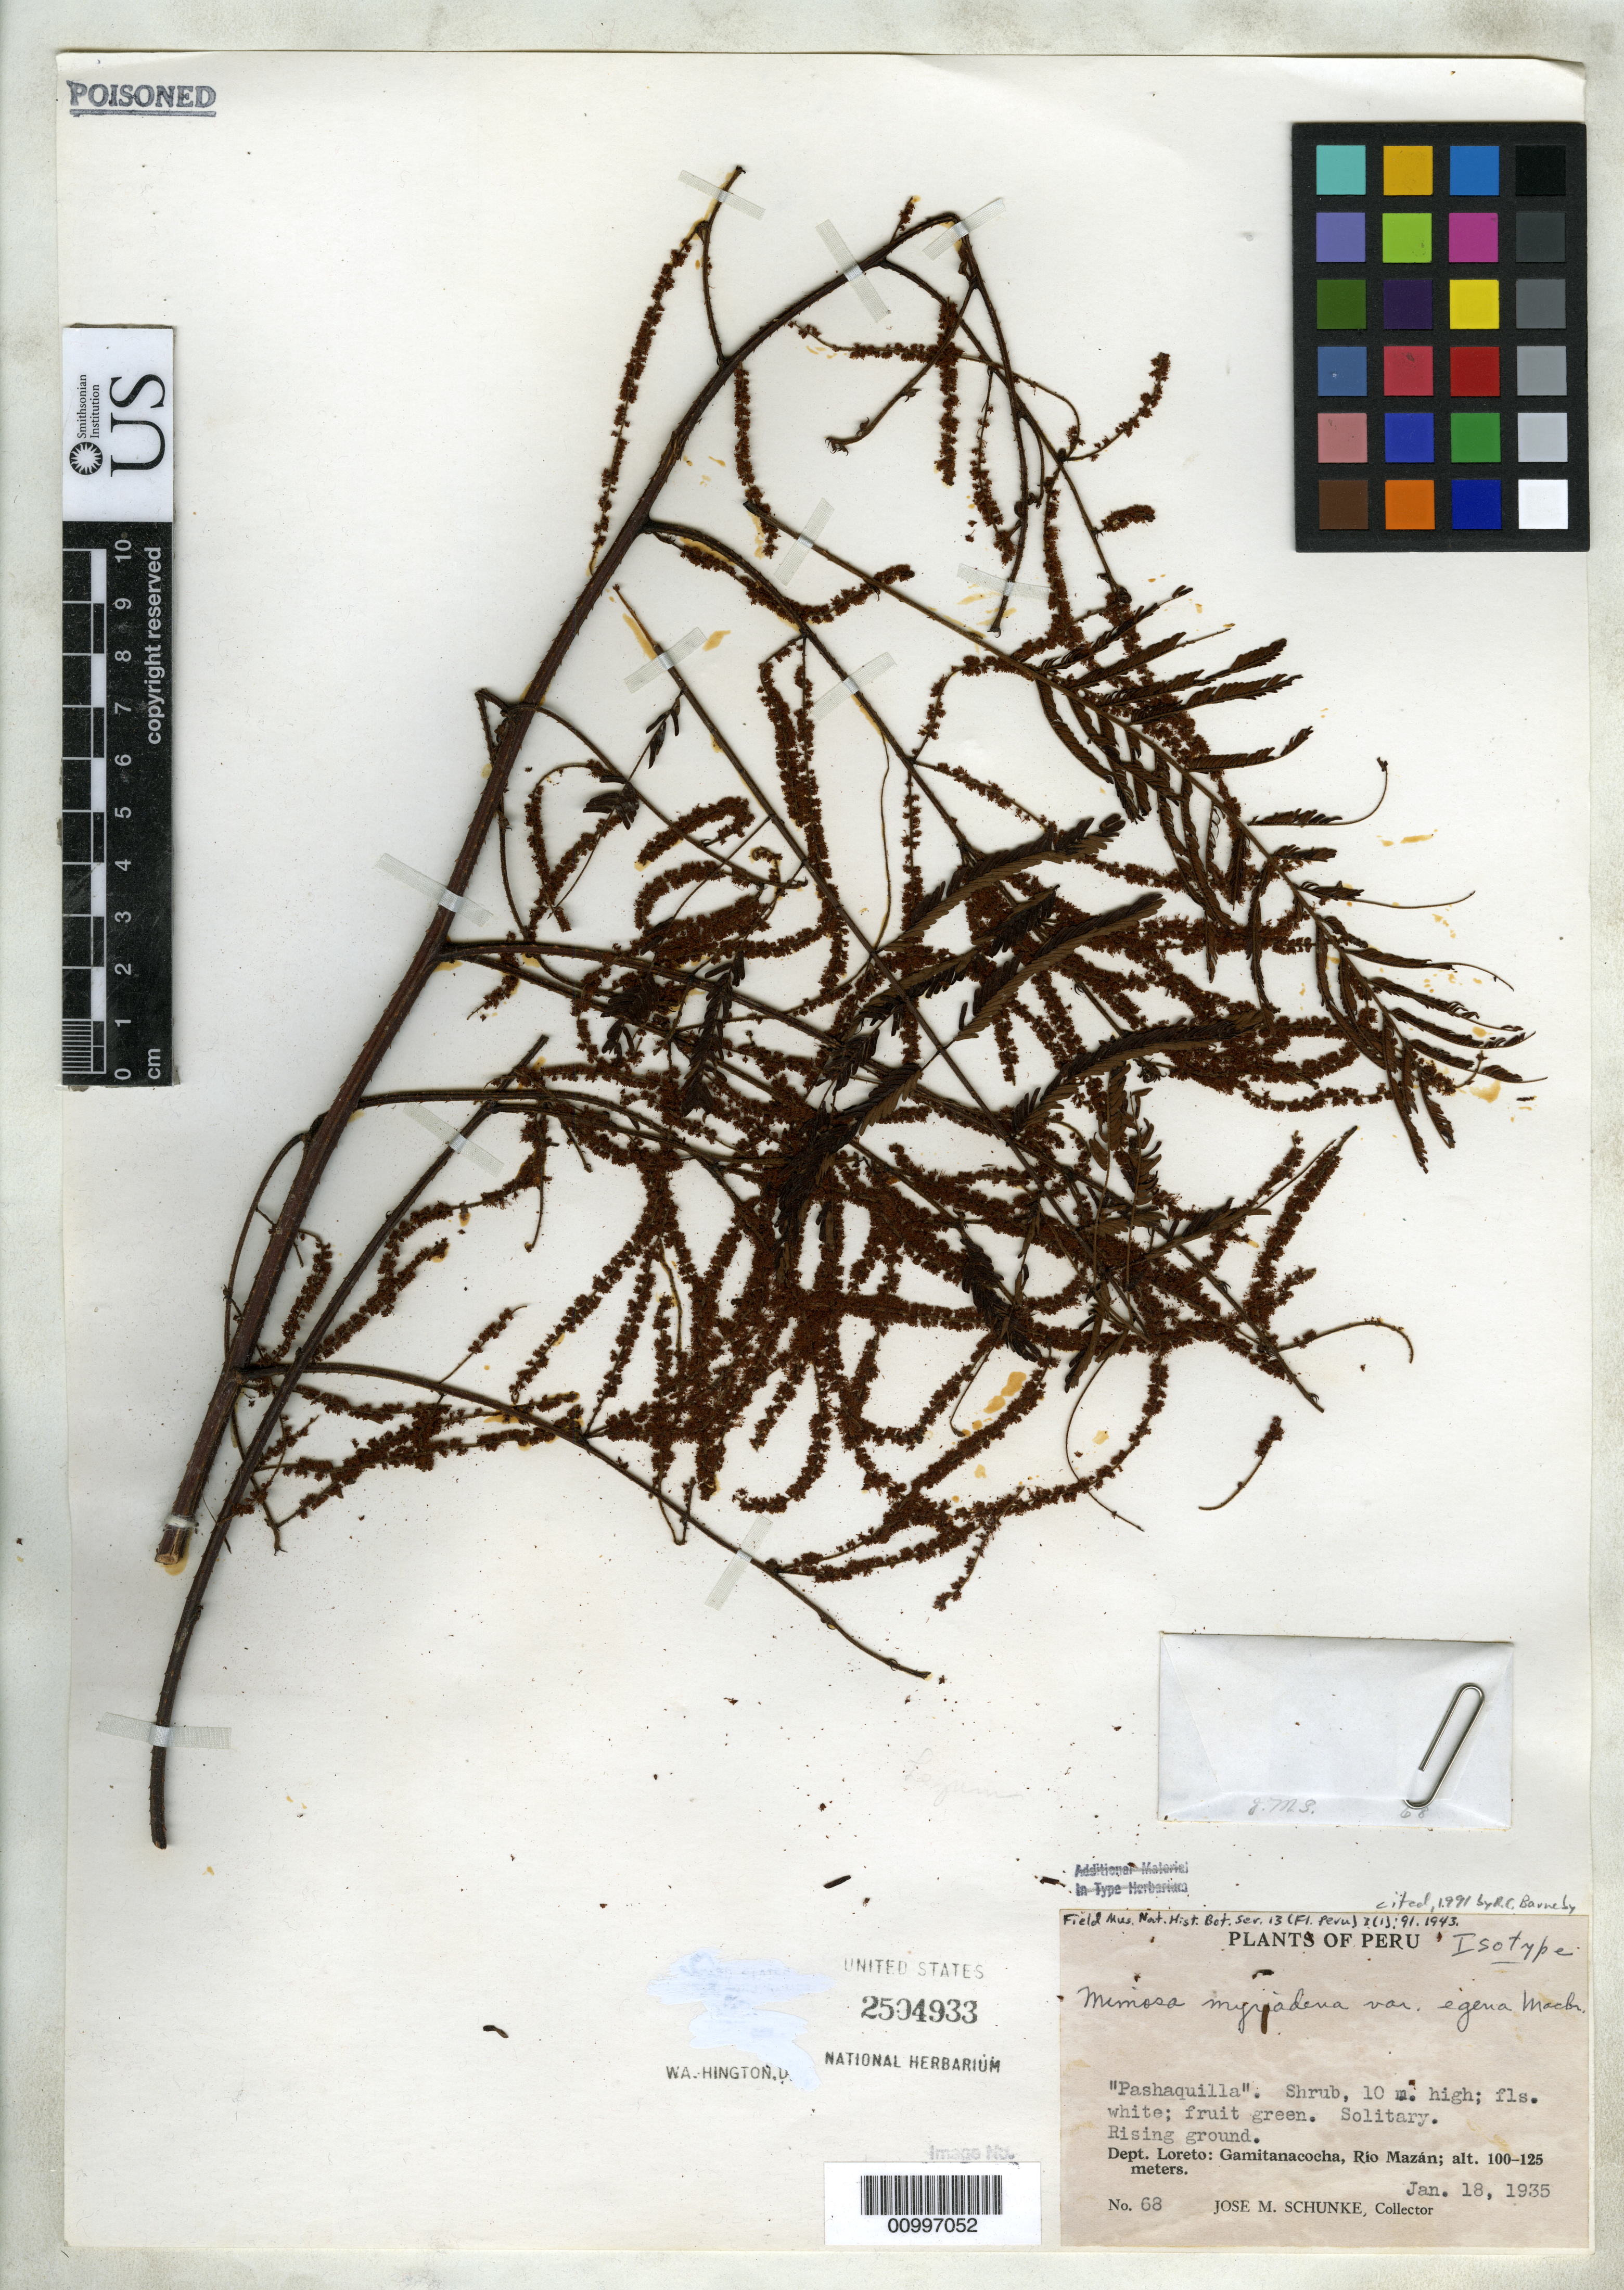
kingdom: Plantae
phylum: Tracheophyta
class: Magnoliopsida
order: Fabales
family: Fabaceae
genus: Mimosa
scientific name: Mimosa myriadenia var. egena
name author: J.F. Macbr.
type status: Isotype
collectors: J. M. Schunke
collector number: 68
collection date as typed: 18 Jan 1935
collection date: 1935-01-18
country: Peru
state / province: Loreto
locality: Gamitanacocha, Rio Mazan.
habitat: Rising ground.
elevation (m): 100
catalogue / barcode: US 2504933